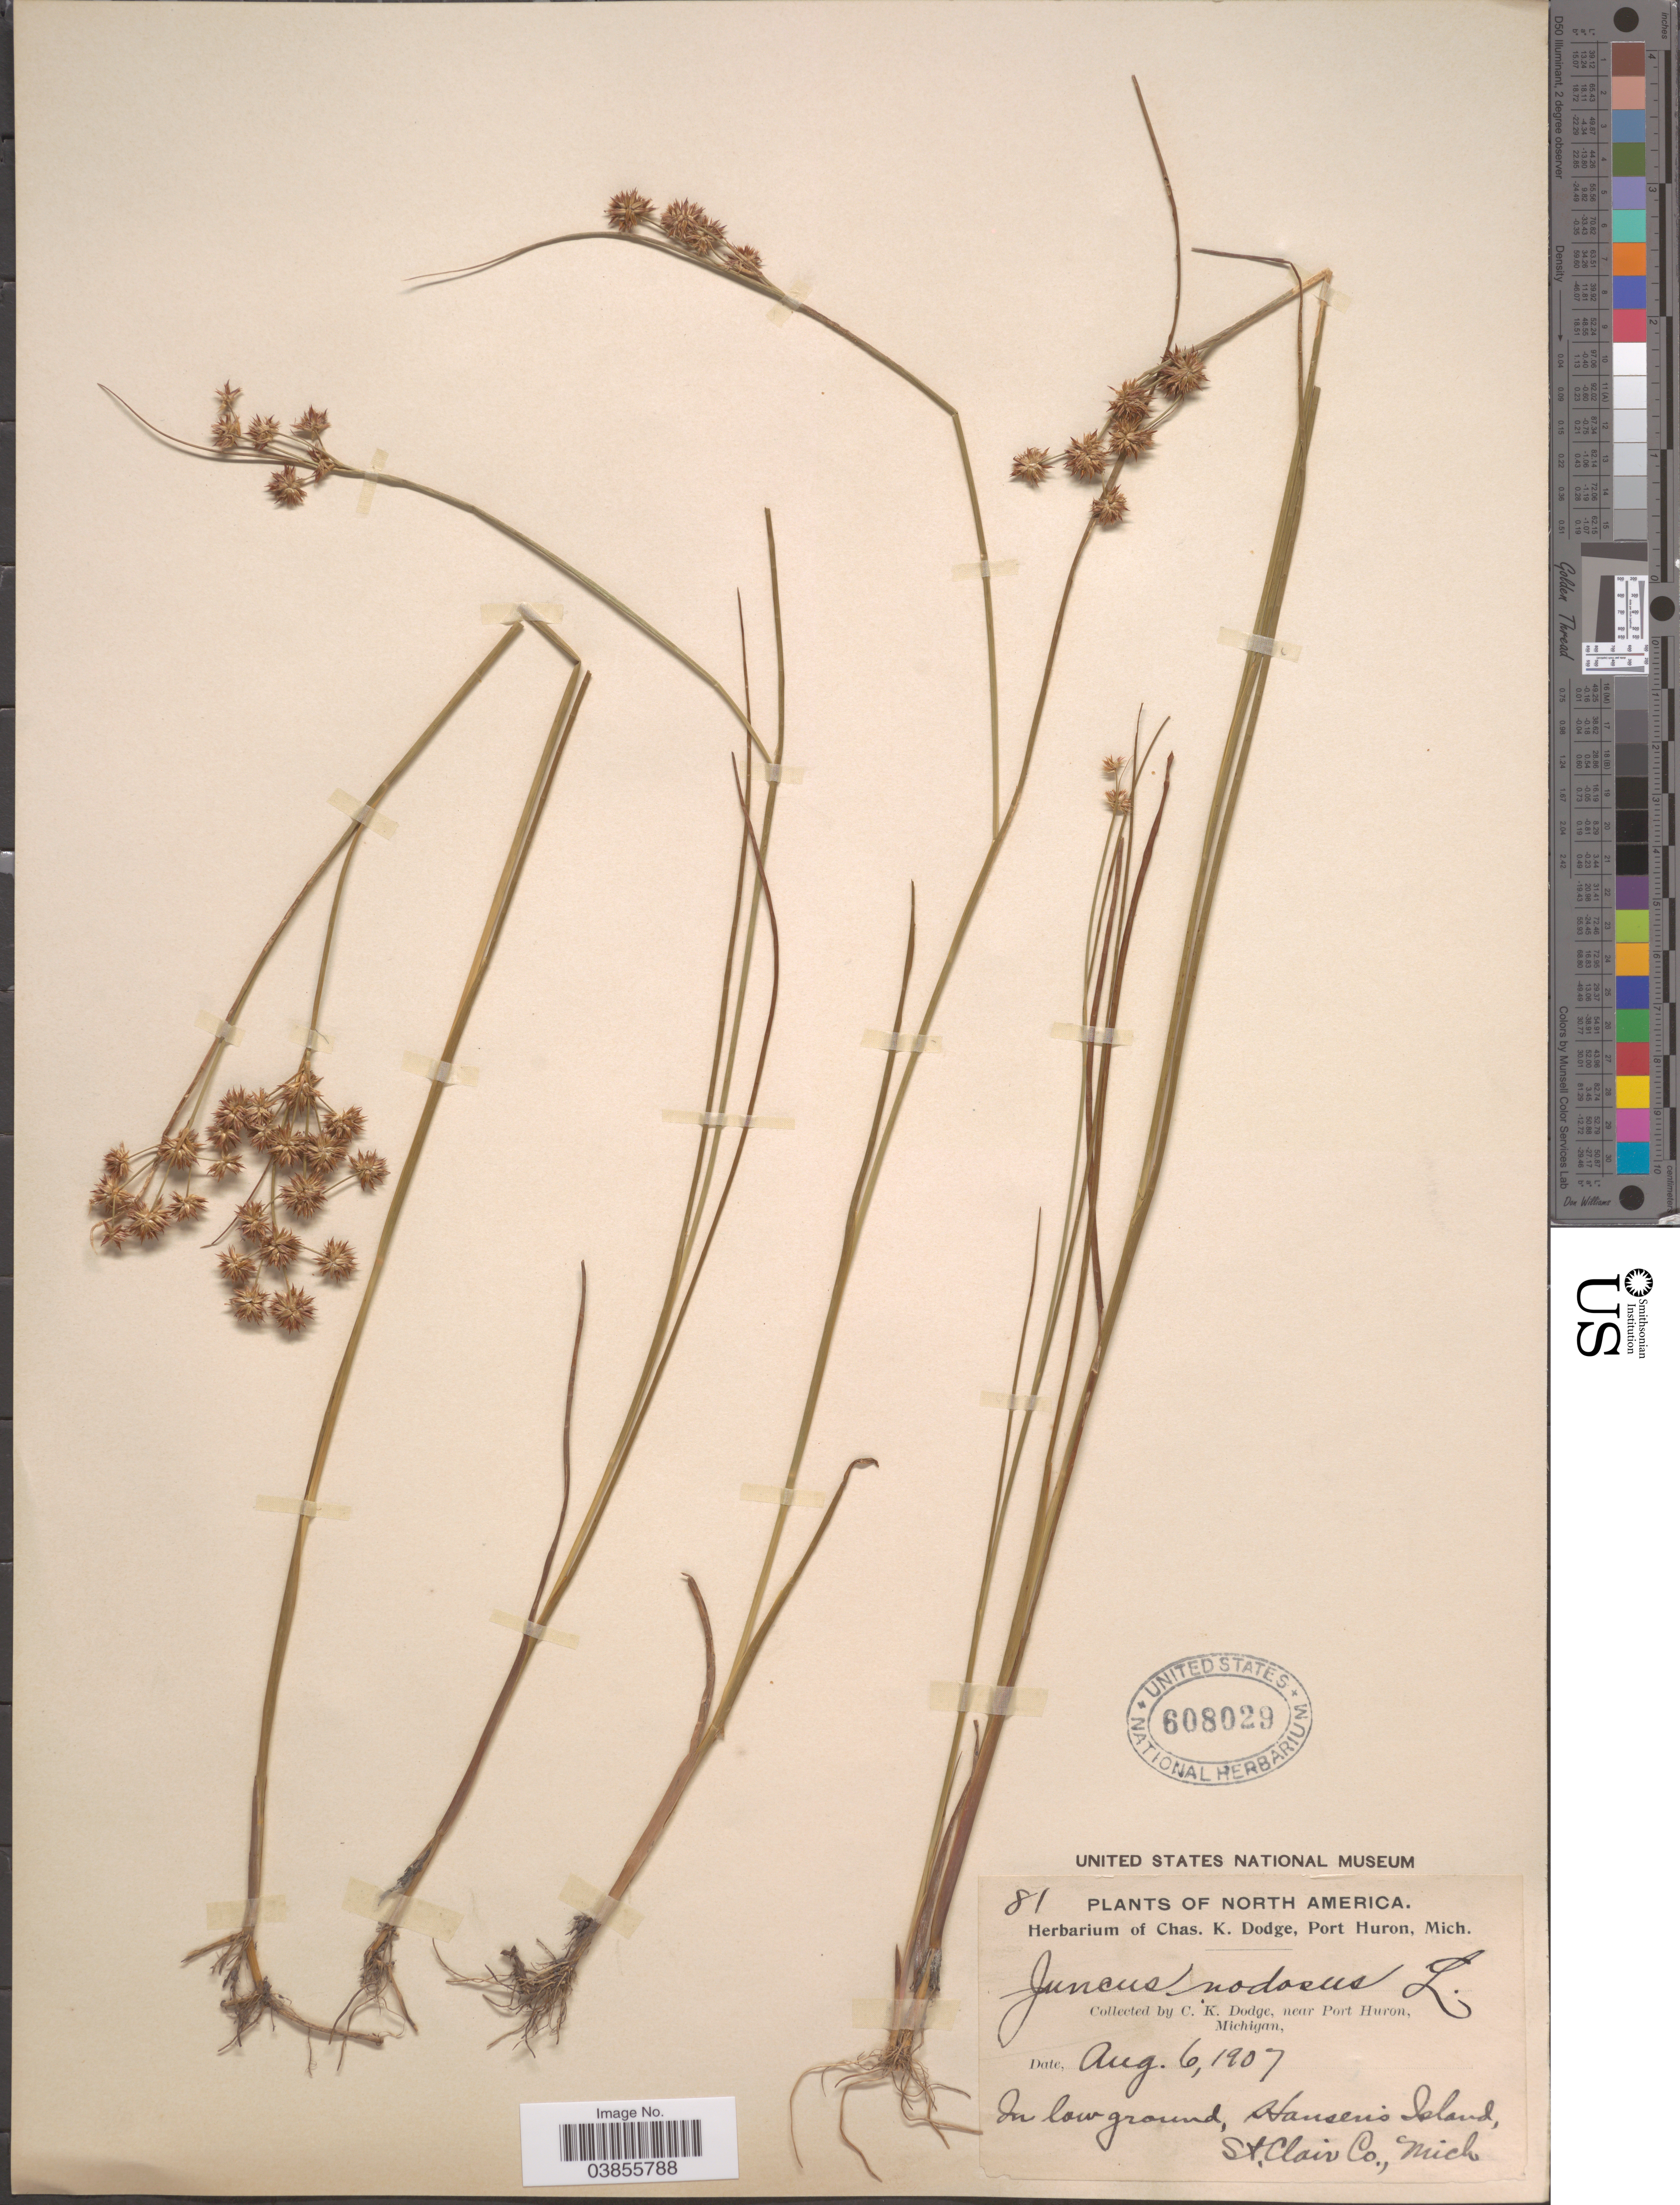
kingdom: Plantae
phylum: Tracheophyta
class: Liliopsida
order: Poales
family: Juncaceae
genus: Juncus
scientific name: Juncus nodosus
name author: L.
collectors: C. Dodge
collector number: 81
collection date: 1907-08-06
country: United States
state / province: Michigan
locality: In low ground. Hansen's Island, St. Clair Co.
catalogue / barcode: US 608029